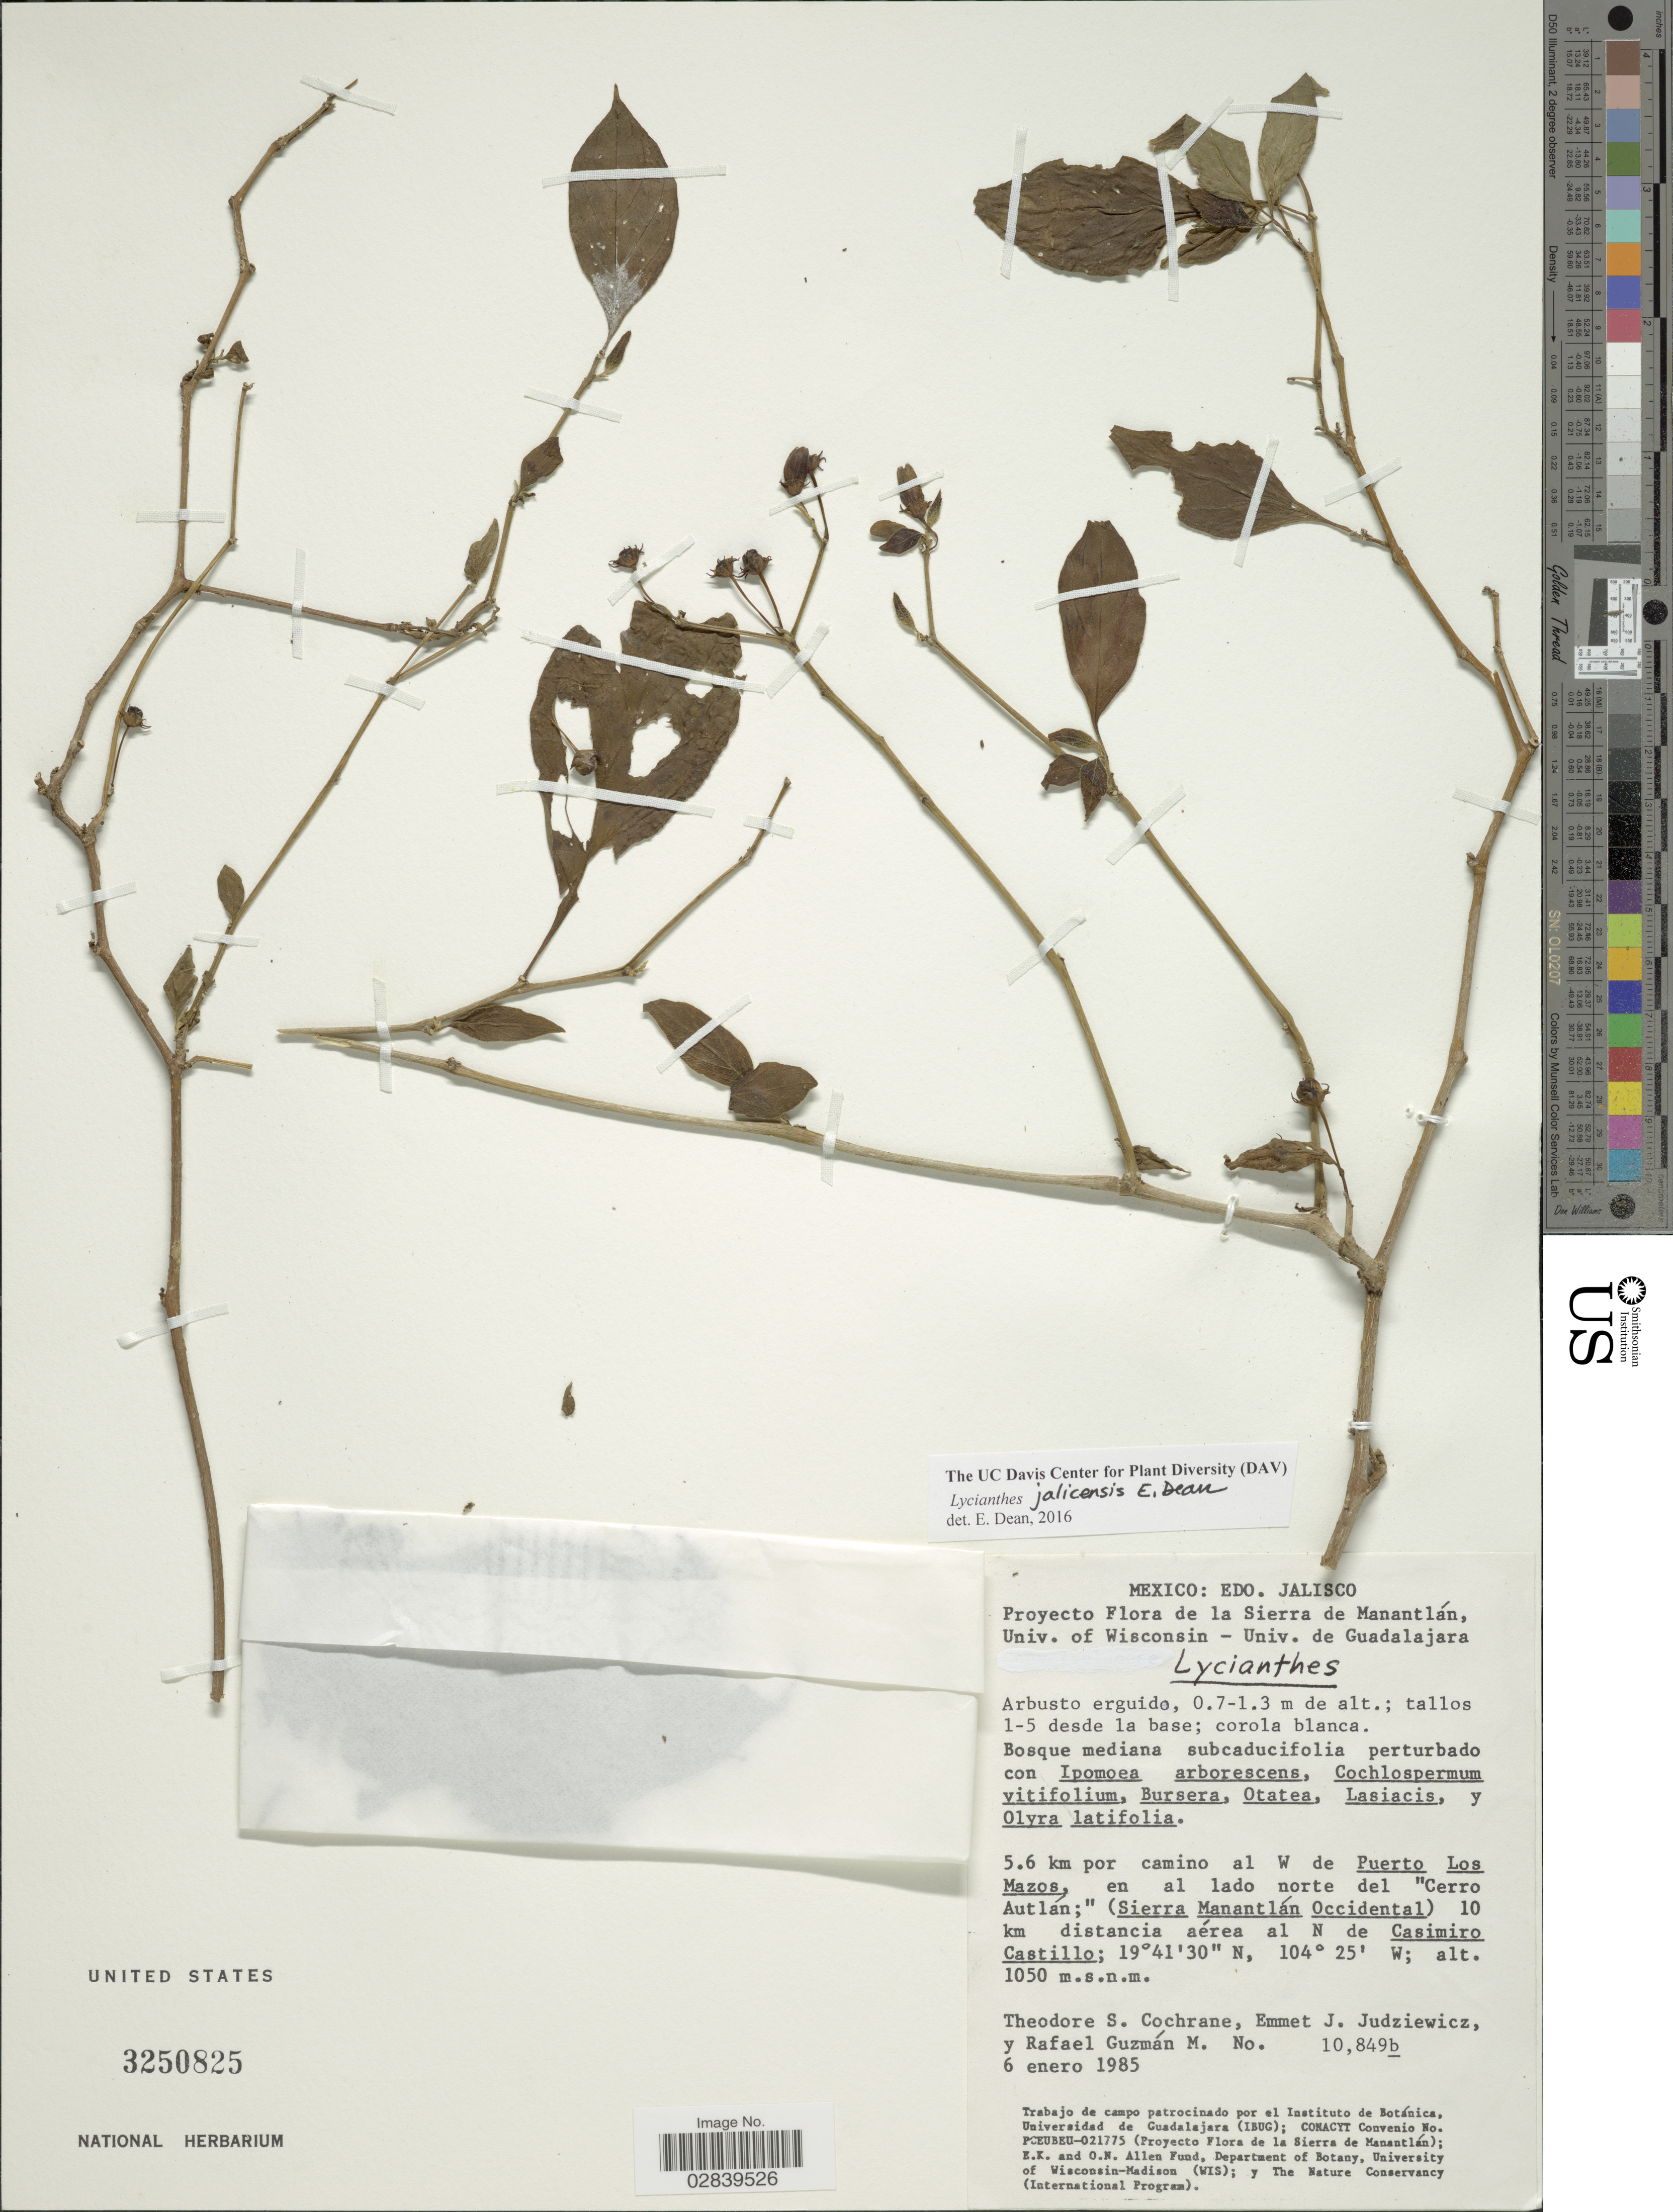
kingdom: Plantae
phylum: Tracheophyta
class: Magnoliopsida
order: Solanales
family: Solanaceae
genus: Lycianthes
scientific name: Lycianthes jalicensis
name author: E. Dean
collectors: T. S. Cochrane, E. J. Judziewicz & R. Guzman-M.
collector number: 10849b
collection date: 1985-01-06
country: Mexico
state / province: Jalisco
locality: Siera de Manantlán, 5.6 km por camino al W de Puerto Los Mazos, en al lado norte del "Cerro Autlán;" (Sierra Manantlán Occidental) 10 km distancia aérea al N de Casimiro Castillo.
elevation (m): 1050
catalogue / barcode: US 3250825